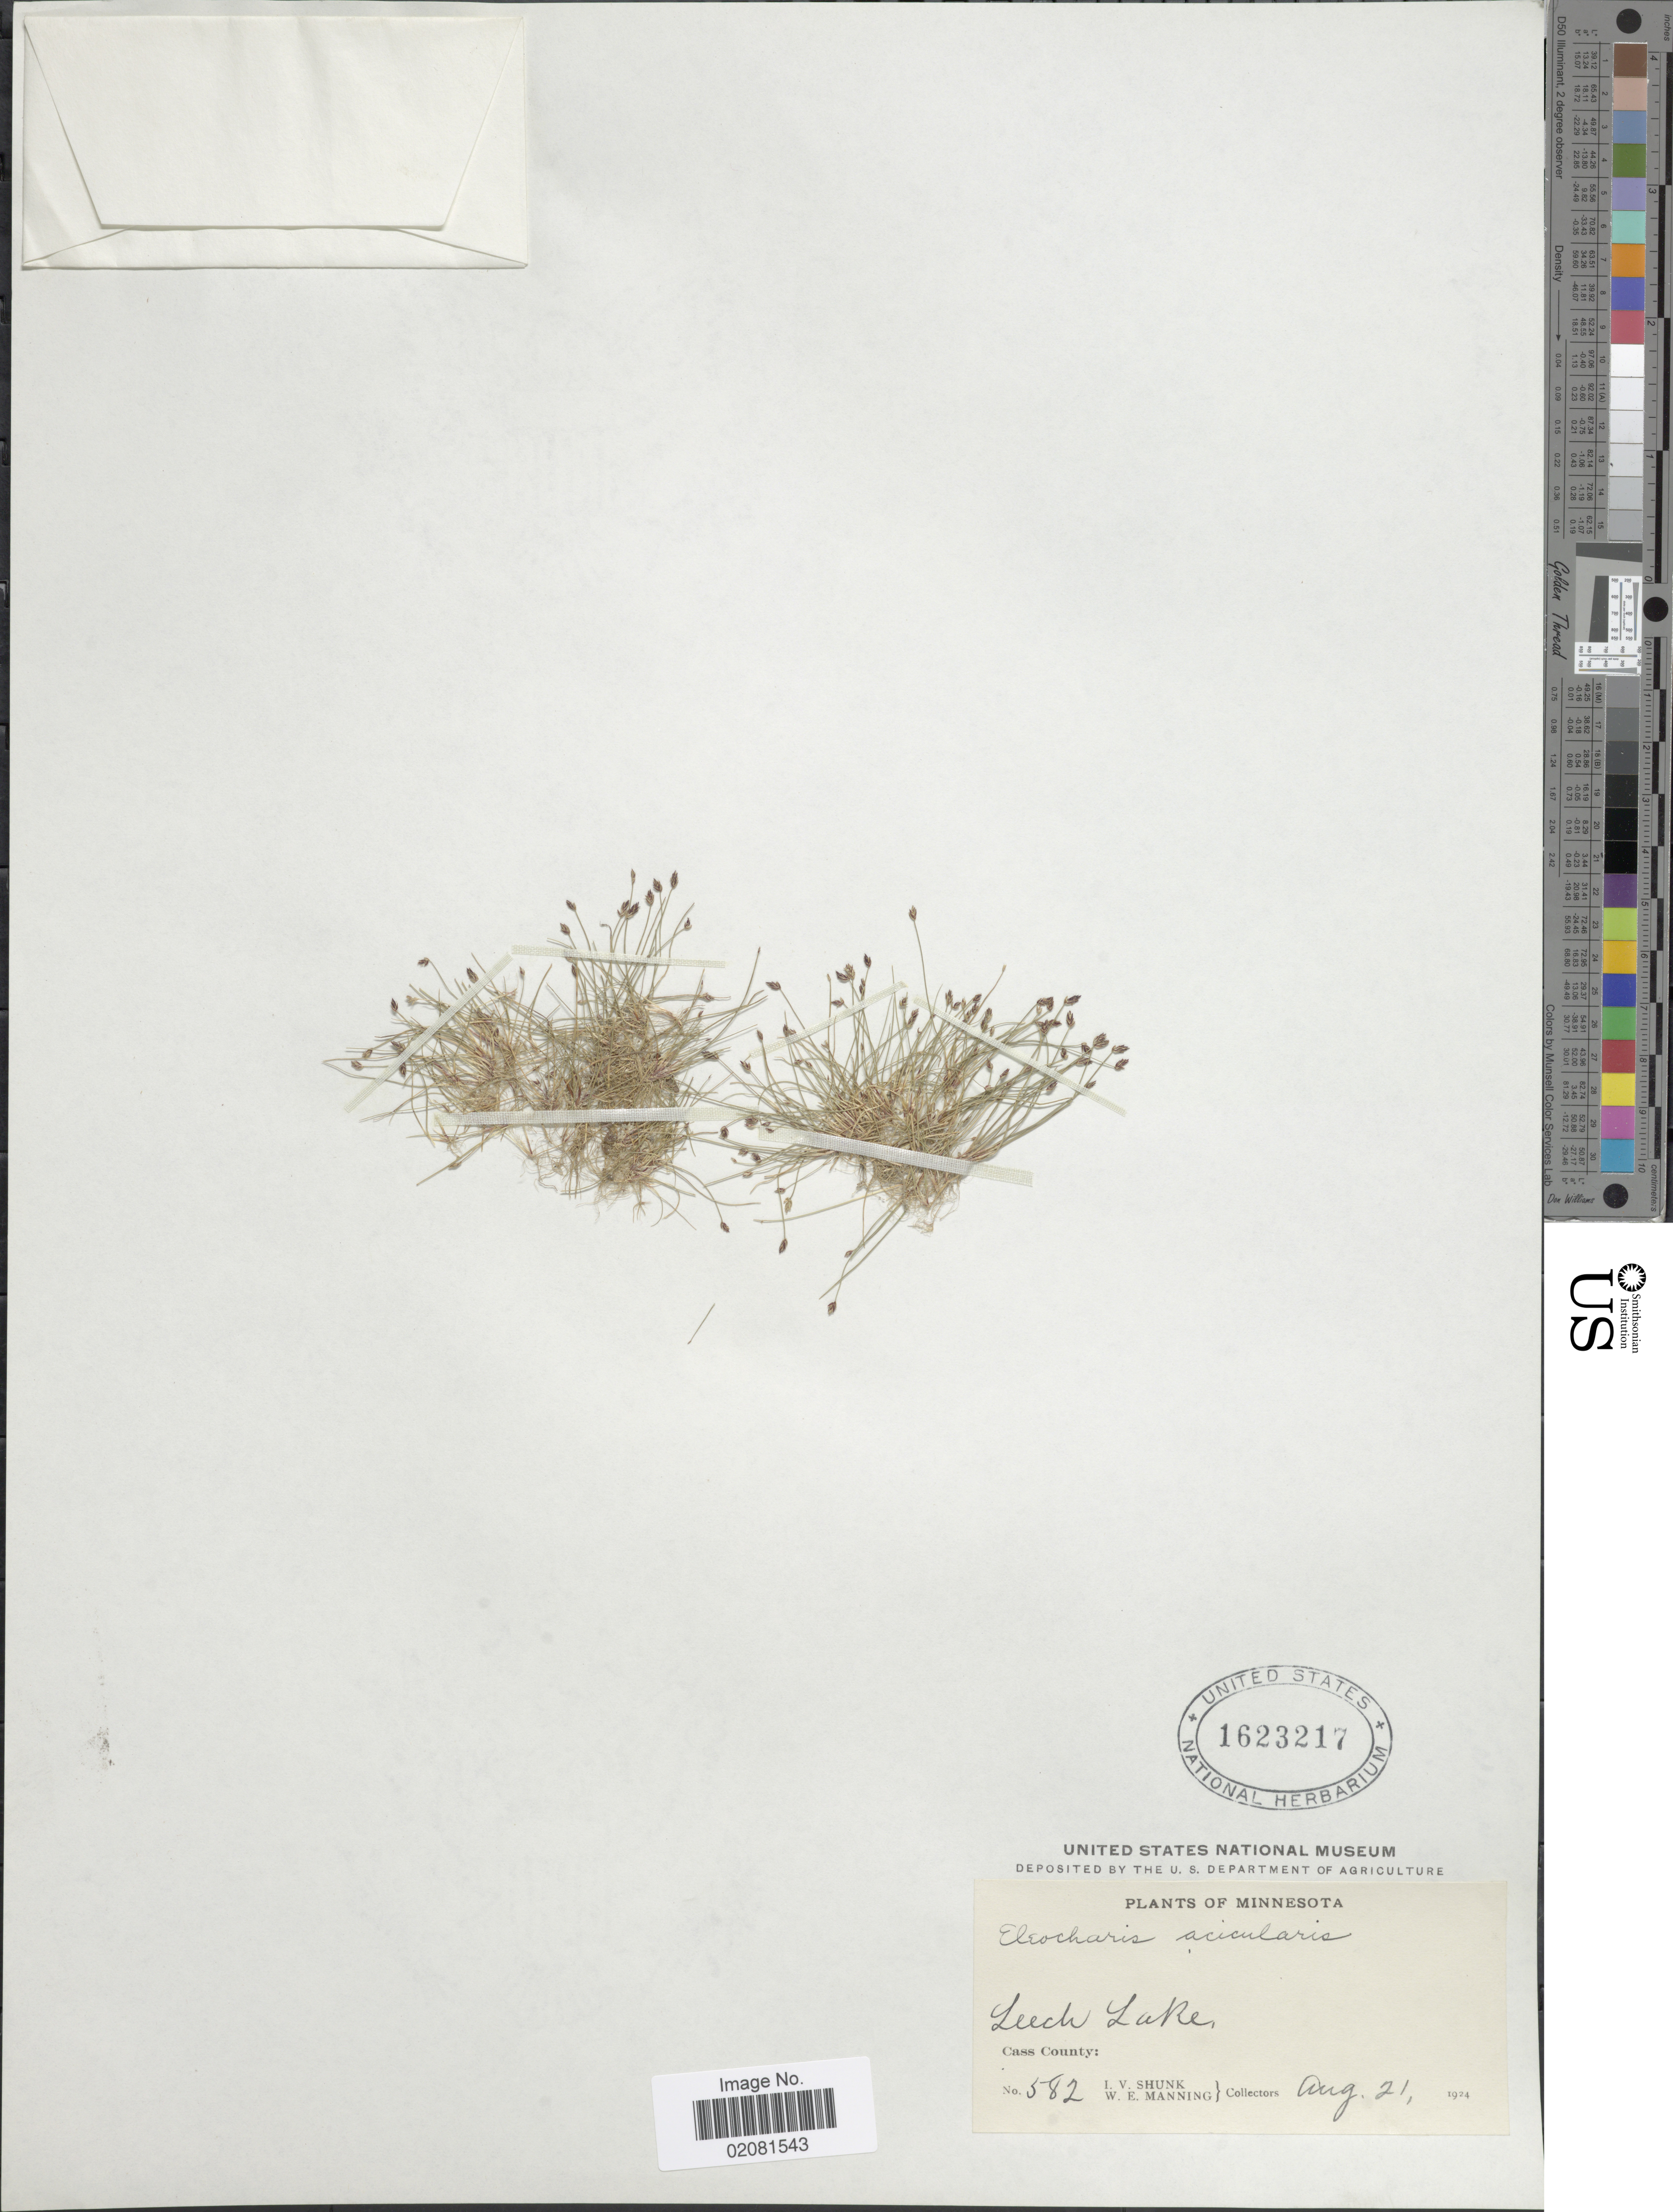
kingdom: Plantae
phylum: Tracheophyta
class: Liliopsida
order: Poales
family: Cyperaceae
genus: Eleocharis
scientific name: Eleocharis acicularis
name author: (L.) Roem. & Schult.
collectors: I. Shunk & W. Manning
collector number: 582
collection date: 1924-08-21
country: United States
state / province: Minnesota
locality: Leech Lake, Cass County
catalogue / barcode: US 1623217